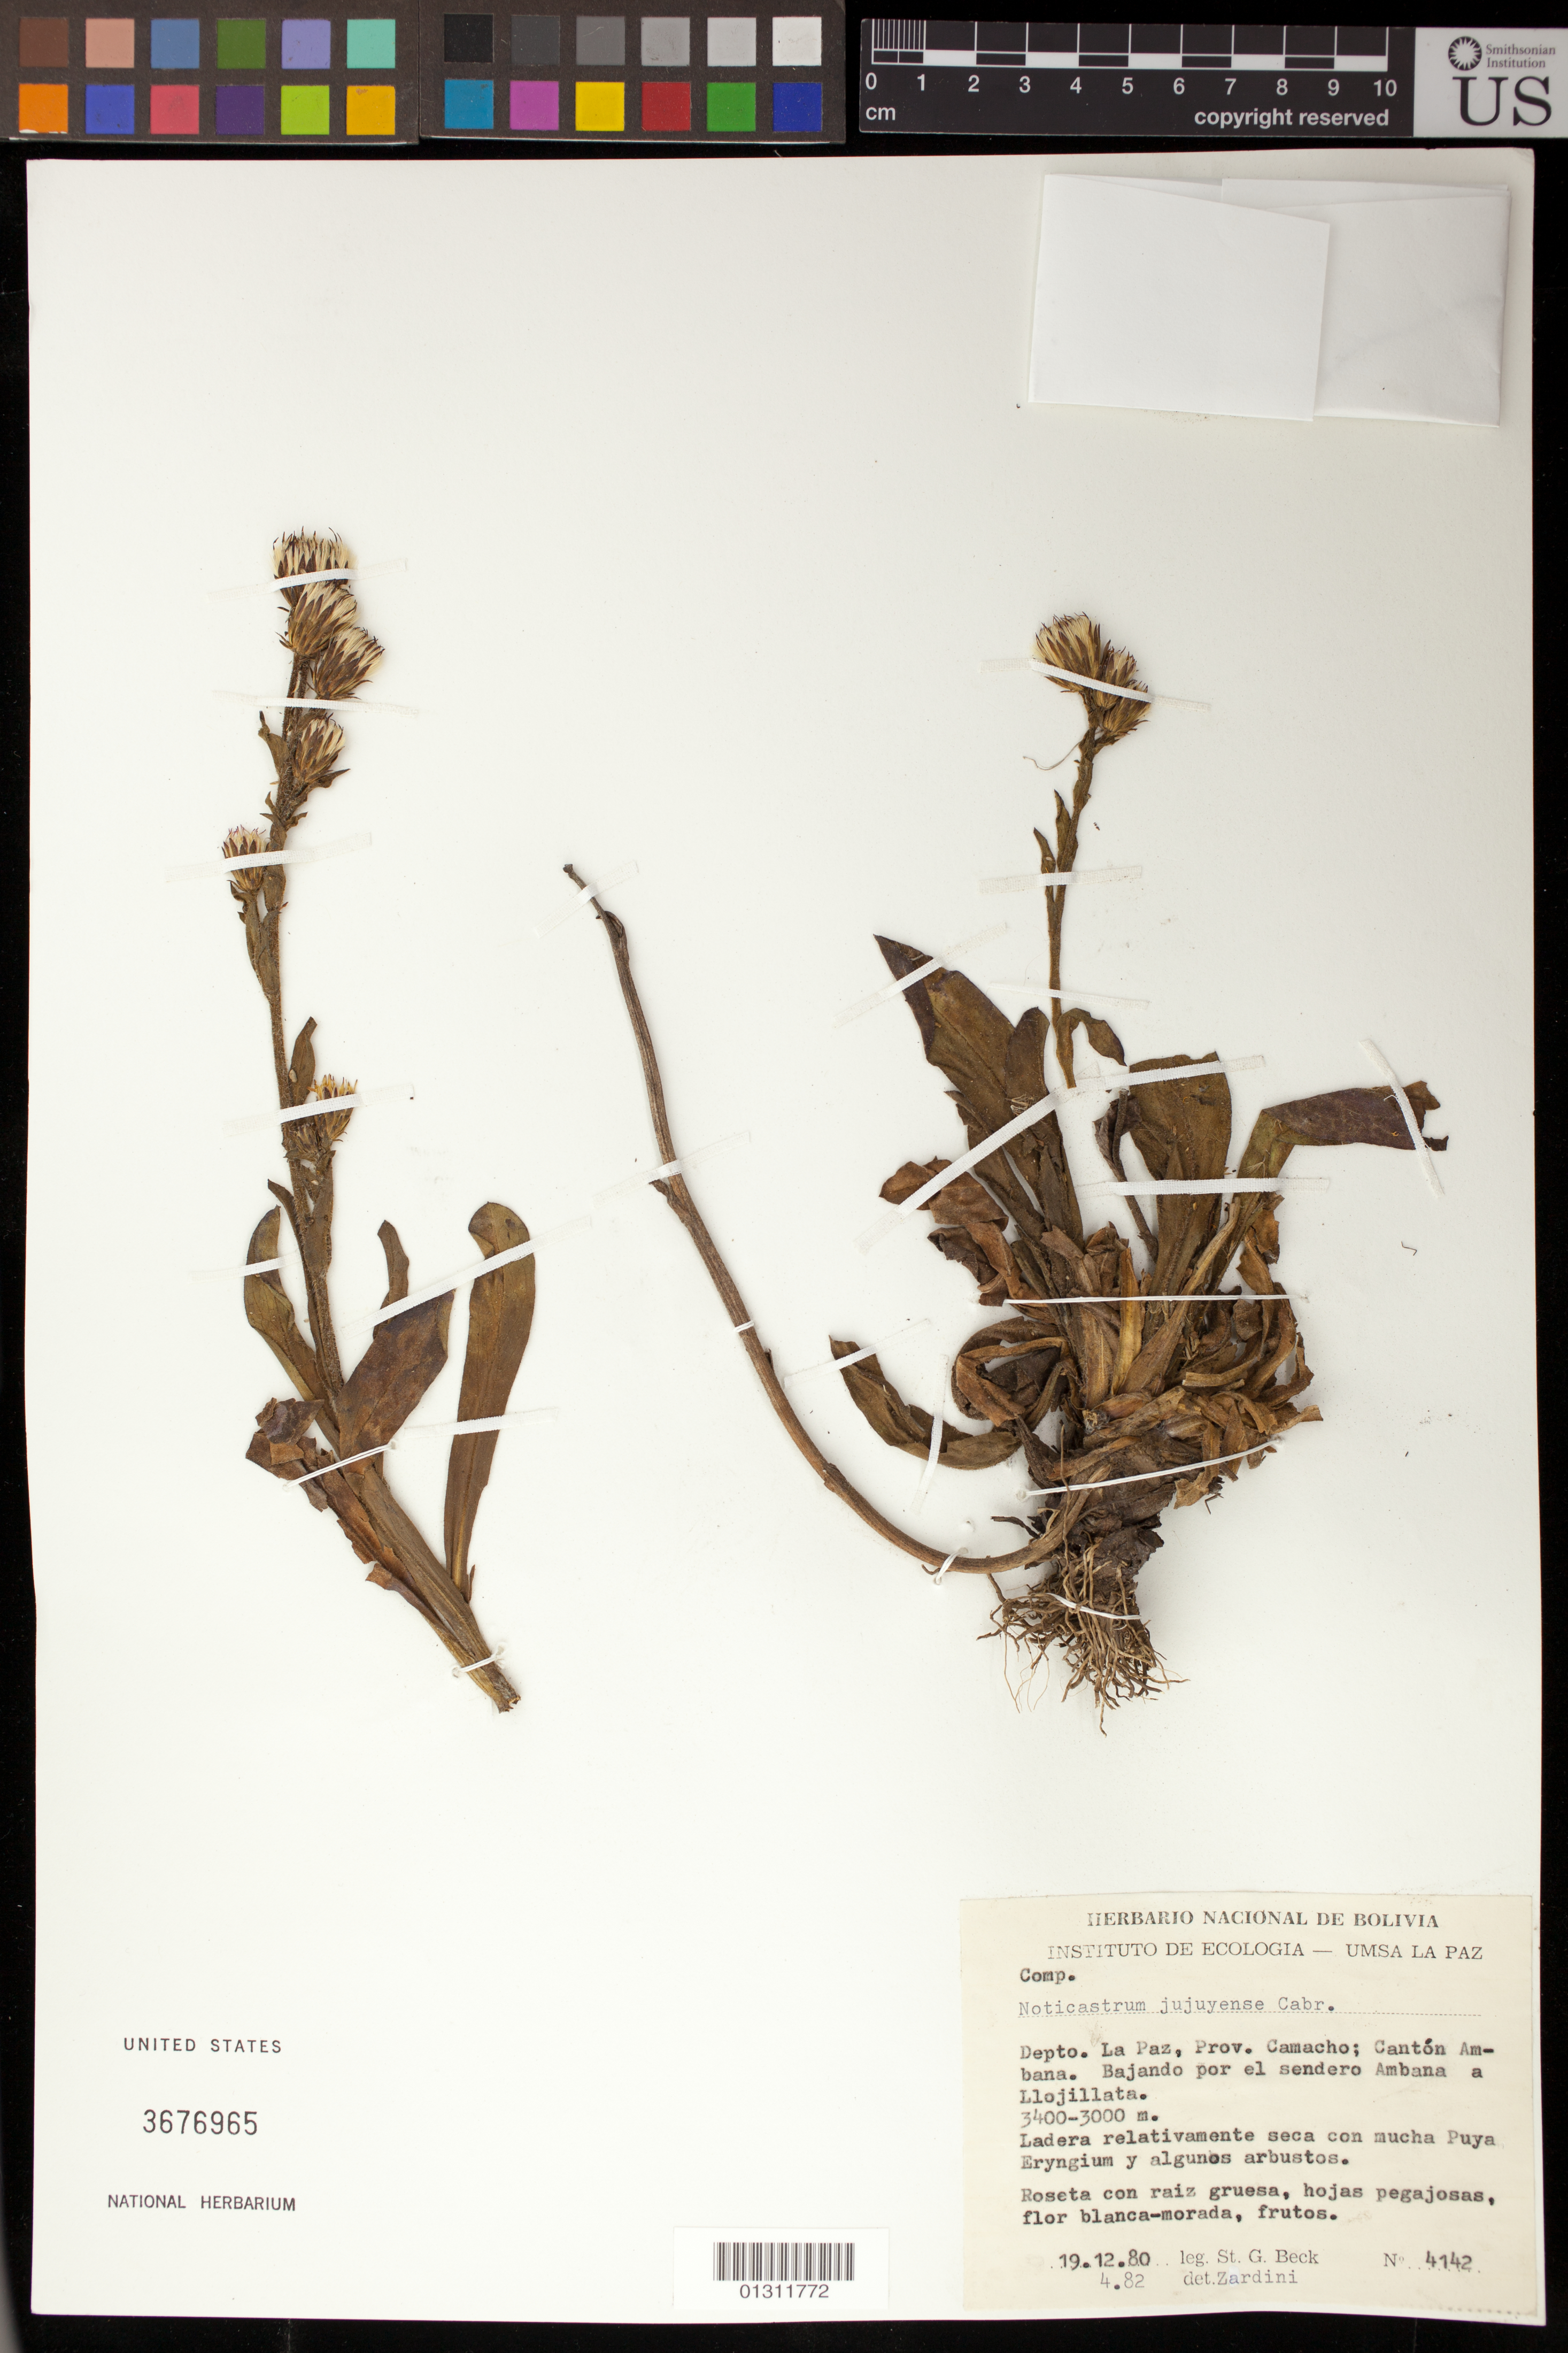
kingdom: Plantae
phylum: Tracheophyta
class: Magnoliopsida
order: Asterales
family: Asteraceae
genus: Noticastrum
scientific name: Noticastrum jujuyense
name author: Cabrera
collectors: S. G. Beck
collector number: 4142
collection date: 1980-12-12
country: Bolivia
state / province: La Paz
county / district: Camacho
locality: Canton Ambana. Bajando por el sendero Ambana a Llojillata.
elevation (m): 3000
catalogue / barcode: US 3676965